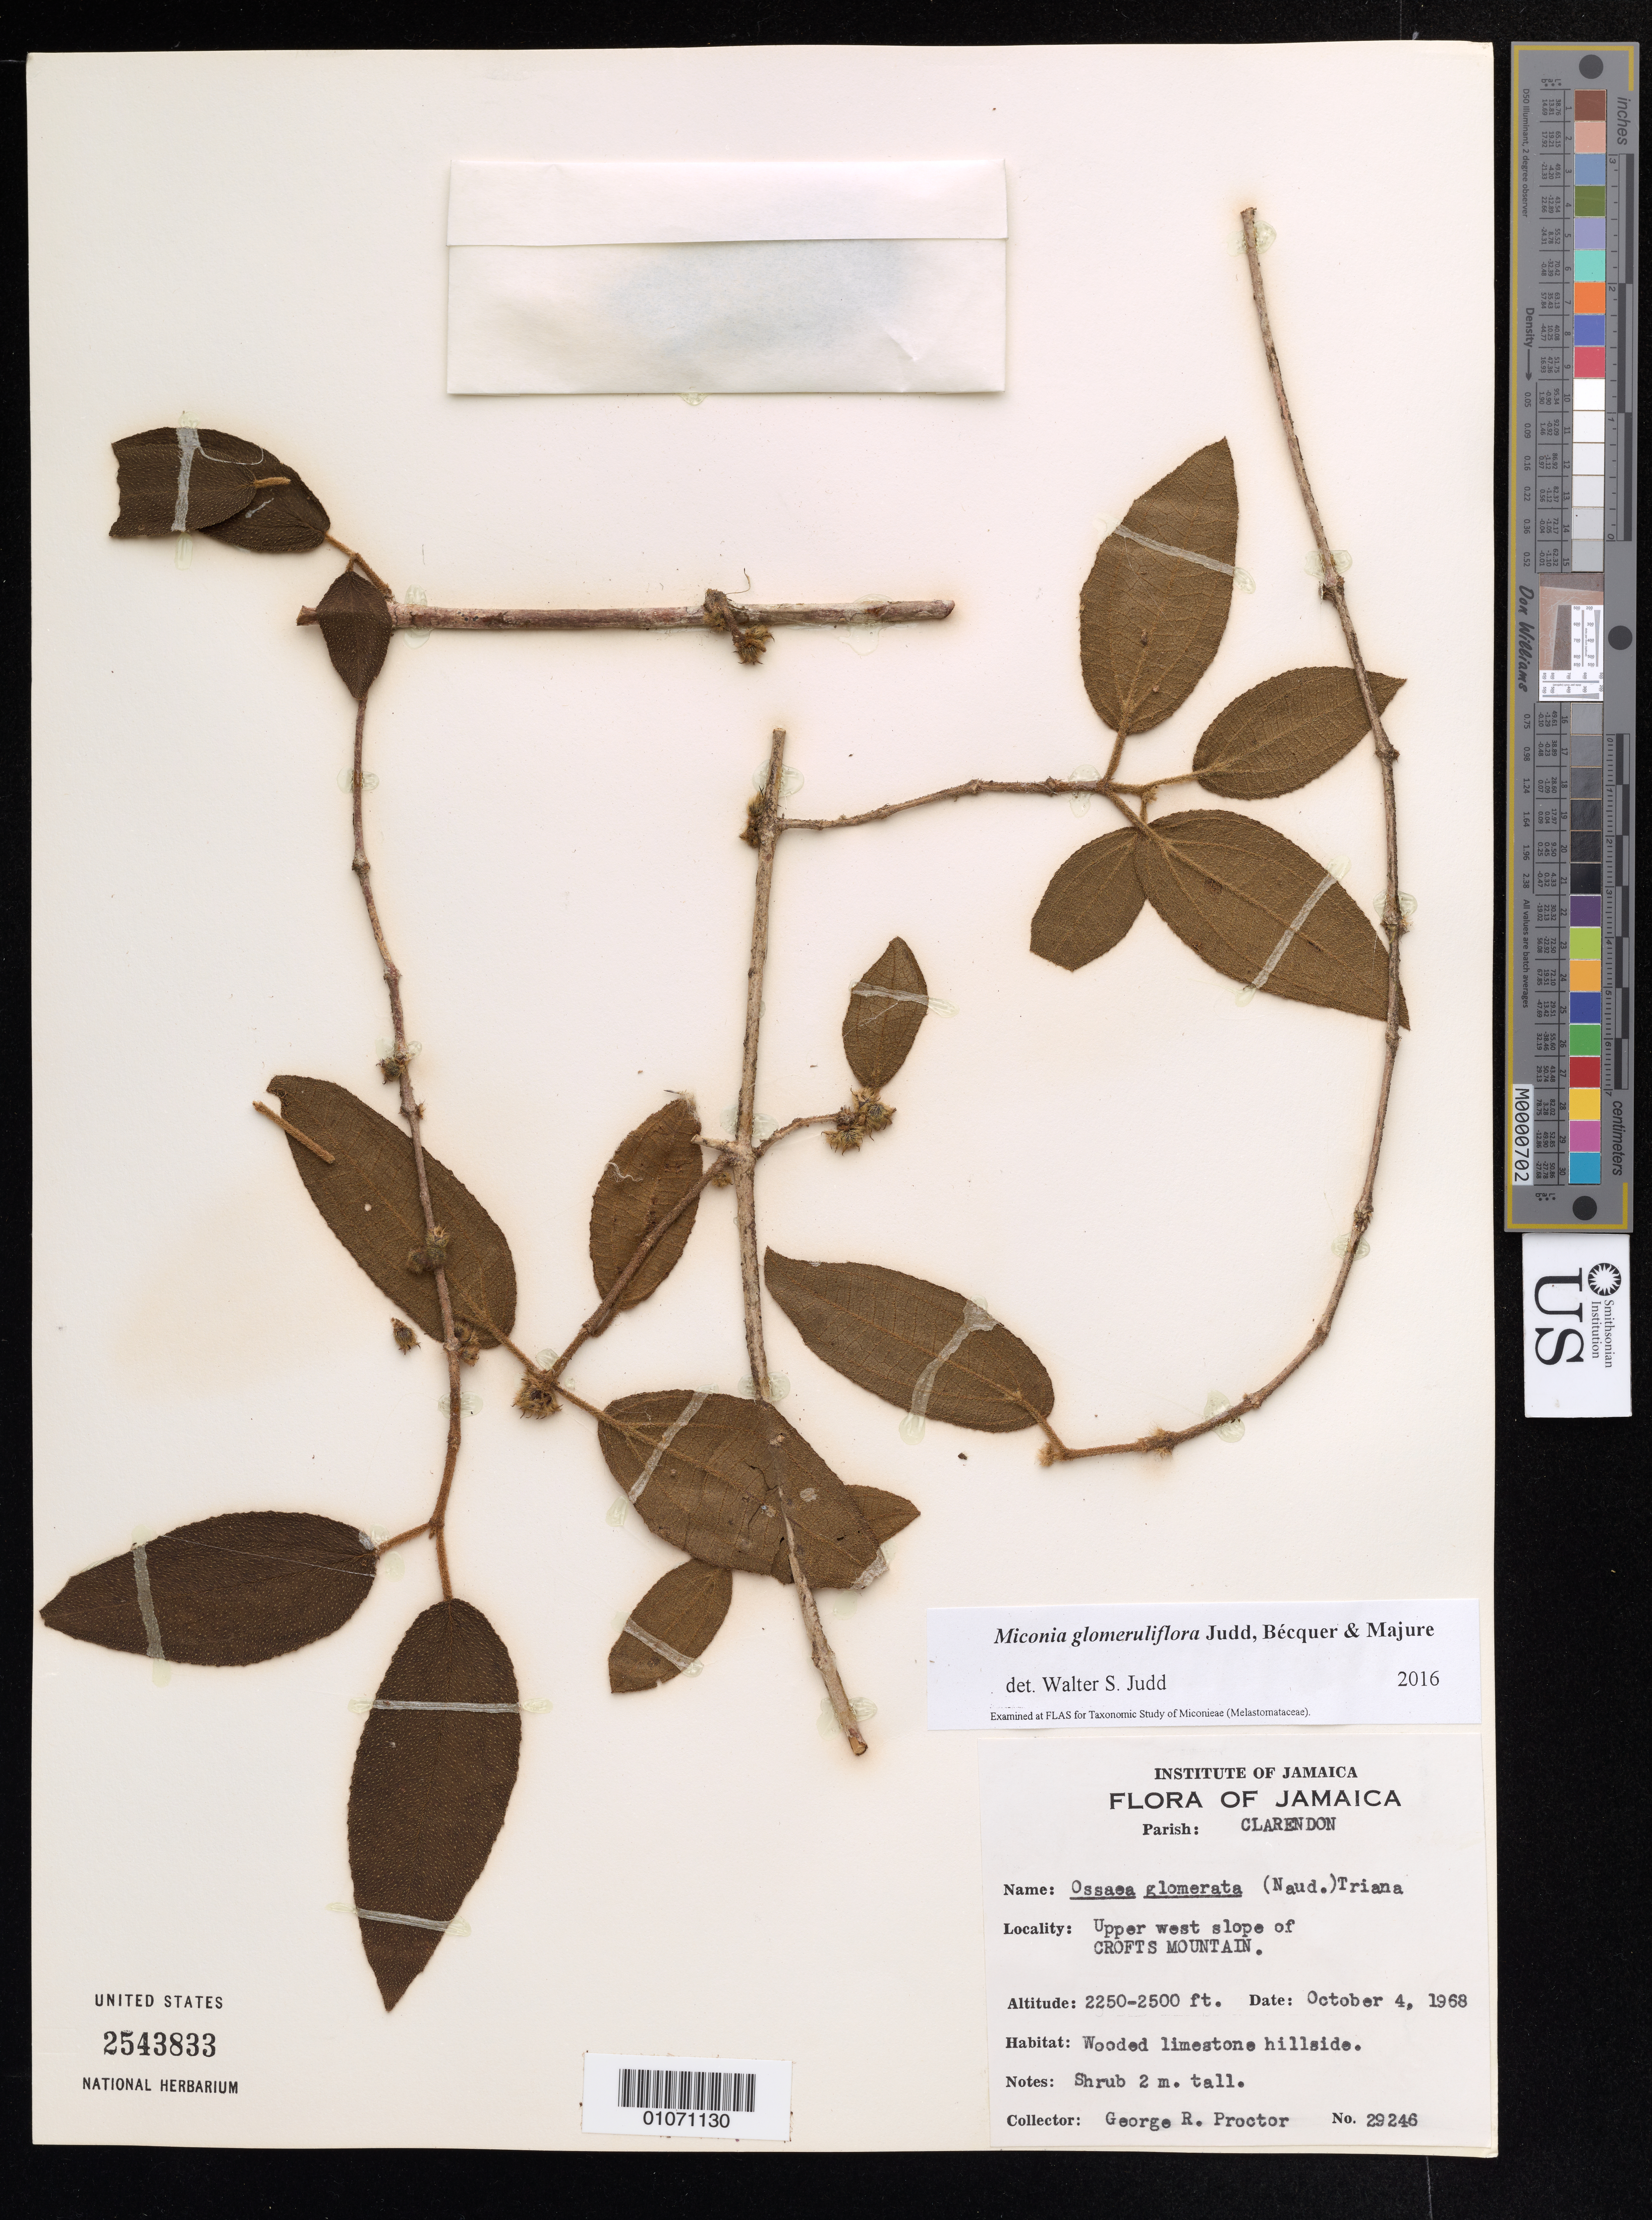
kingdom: Plantae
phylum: Tracheophyta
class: Magnoliopsida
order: Myrtales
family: Melastomataceae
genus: Miconia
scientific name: Miconia glomeruliflora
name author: Judd et al.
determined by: Judd, Walter S.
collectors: G. R. Proctor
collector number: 29246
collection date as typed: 04 Oct 1968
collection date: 1968-10-04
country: Jamaica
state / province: Clarendon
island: Jamaica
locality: Crofts Mountain, upper W slope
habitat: Wooded limestone hillside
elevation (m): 686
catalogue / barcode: US 2543833